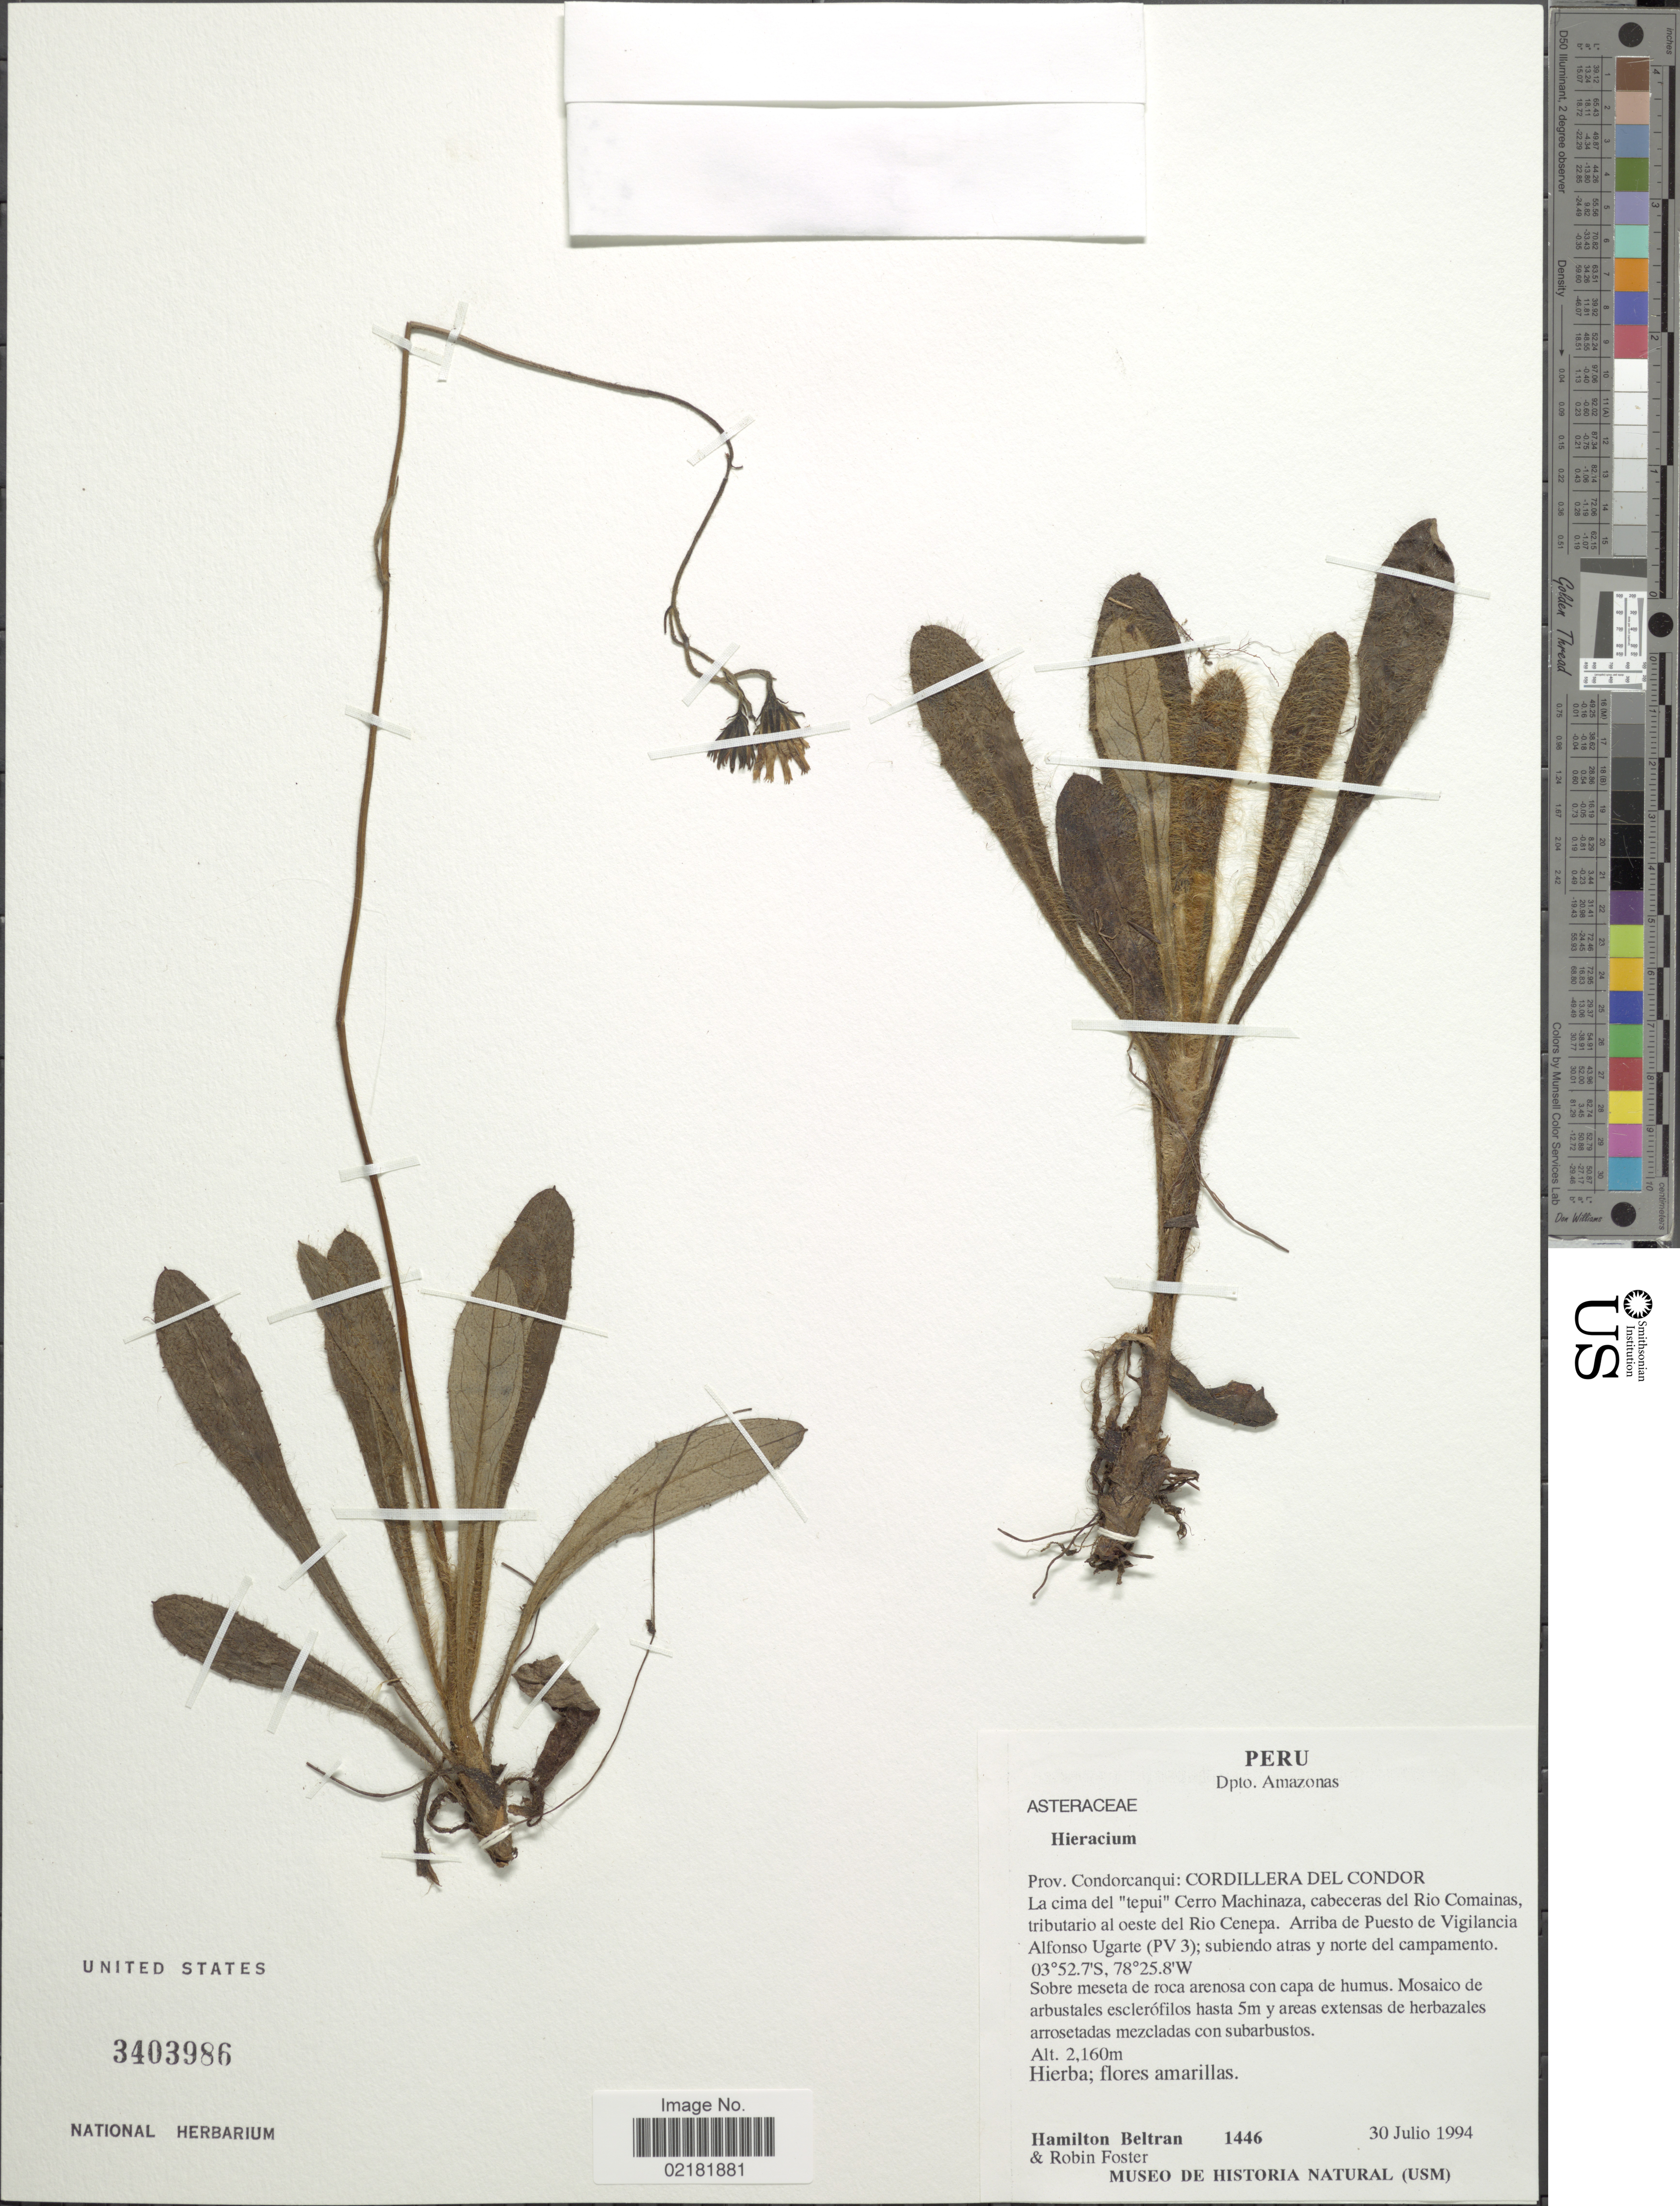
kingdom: Plantae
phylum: Tracheophyta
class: Magnoliopsida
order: Asterales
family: Asteraceae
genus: Hieracium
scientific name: Hieracium repandulare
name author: Druce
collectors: H. Beltran & R. B. Foster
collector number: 1446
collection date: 1994-07-30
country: Peru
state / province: Amazonas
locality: Prov. Condorcanqui: Cordillera del Condor, La cima del "tepui"Cerro Machinaza, cabeceras del Rio Comainas, tribuatrio al oeste del Rio Cenepa, arriba de Puesto de Vigilancia Alfonso Ugarte (PV 3); subiendo atras y norte del campamento.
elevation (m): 2160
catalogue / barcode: US 3403986